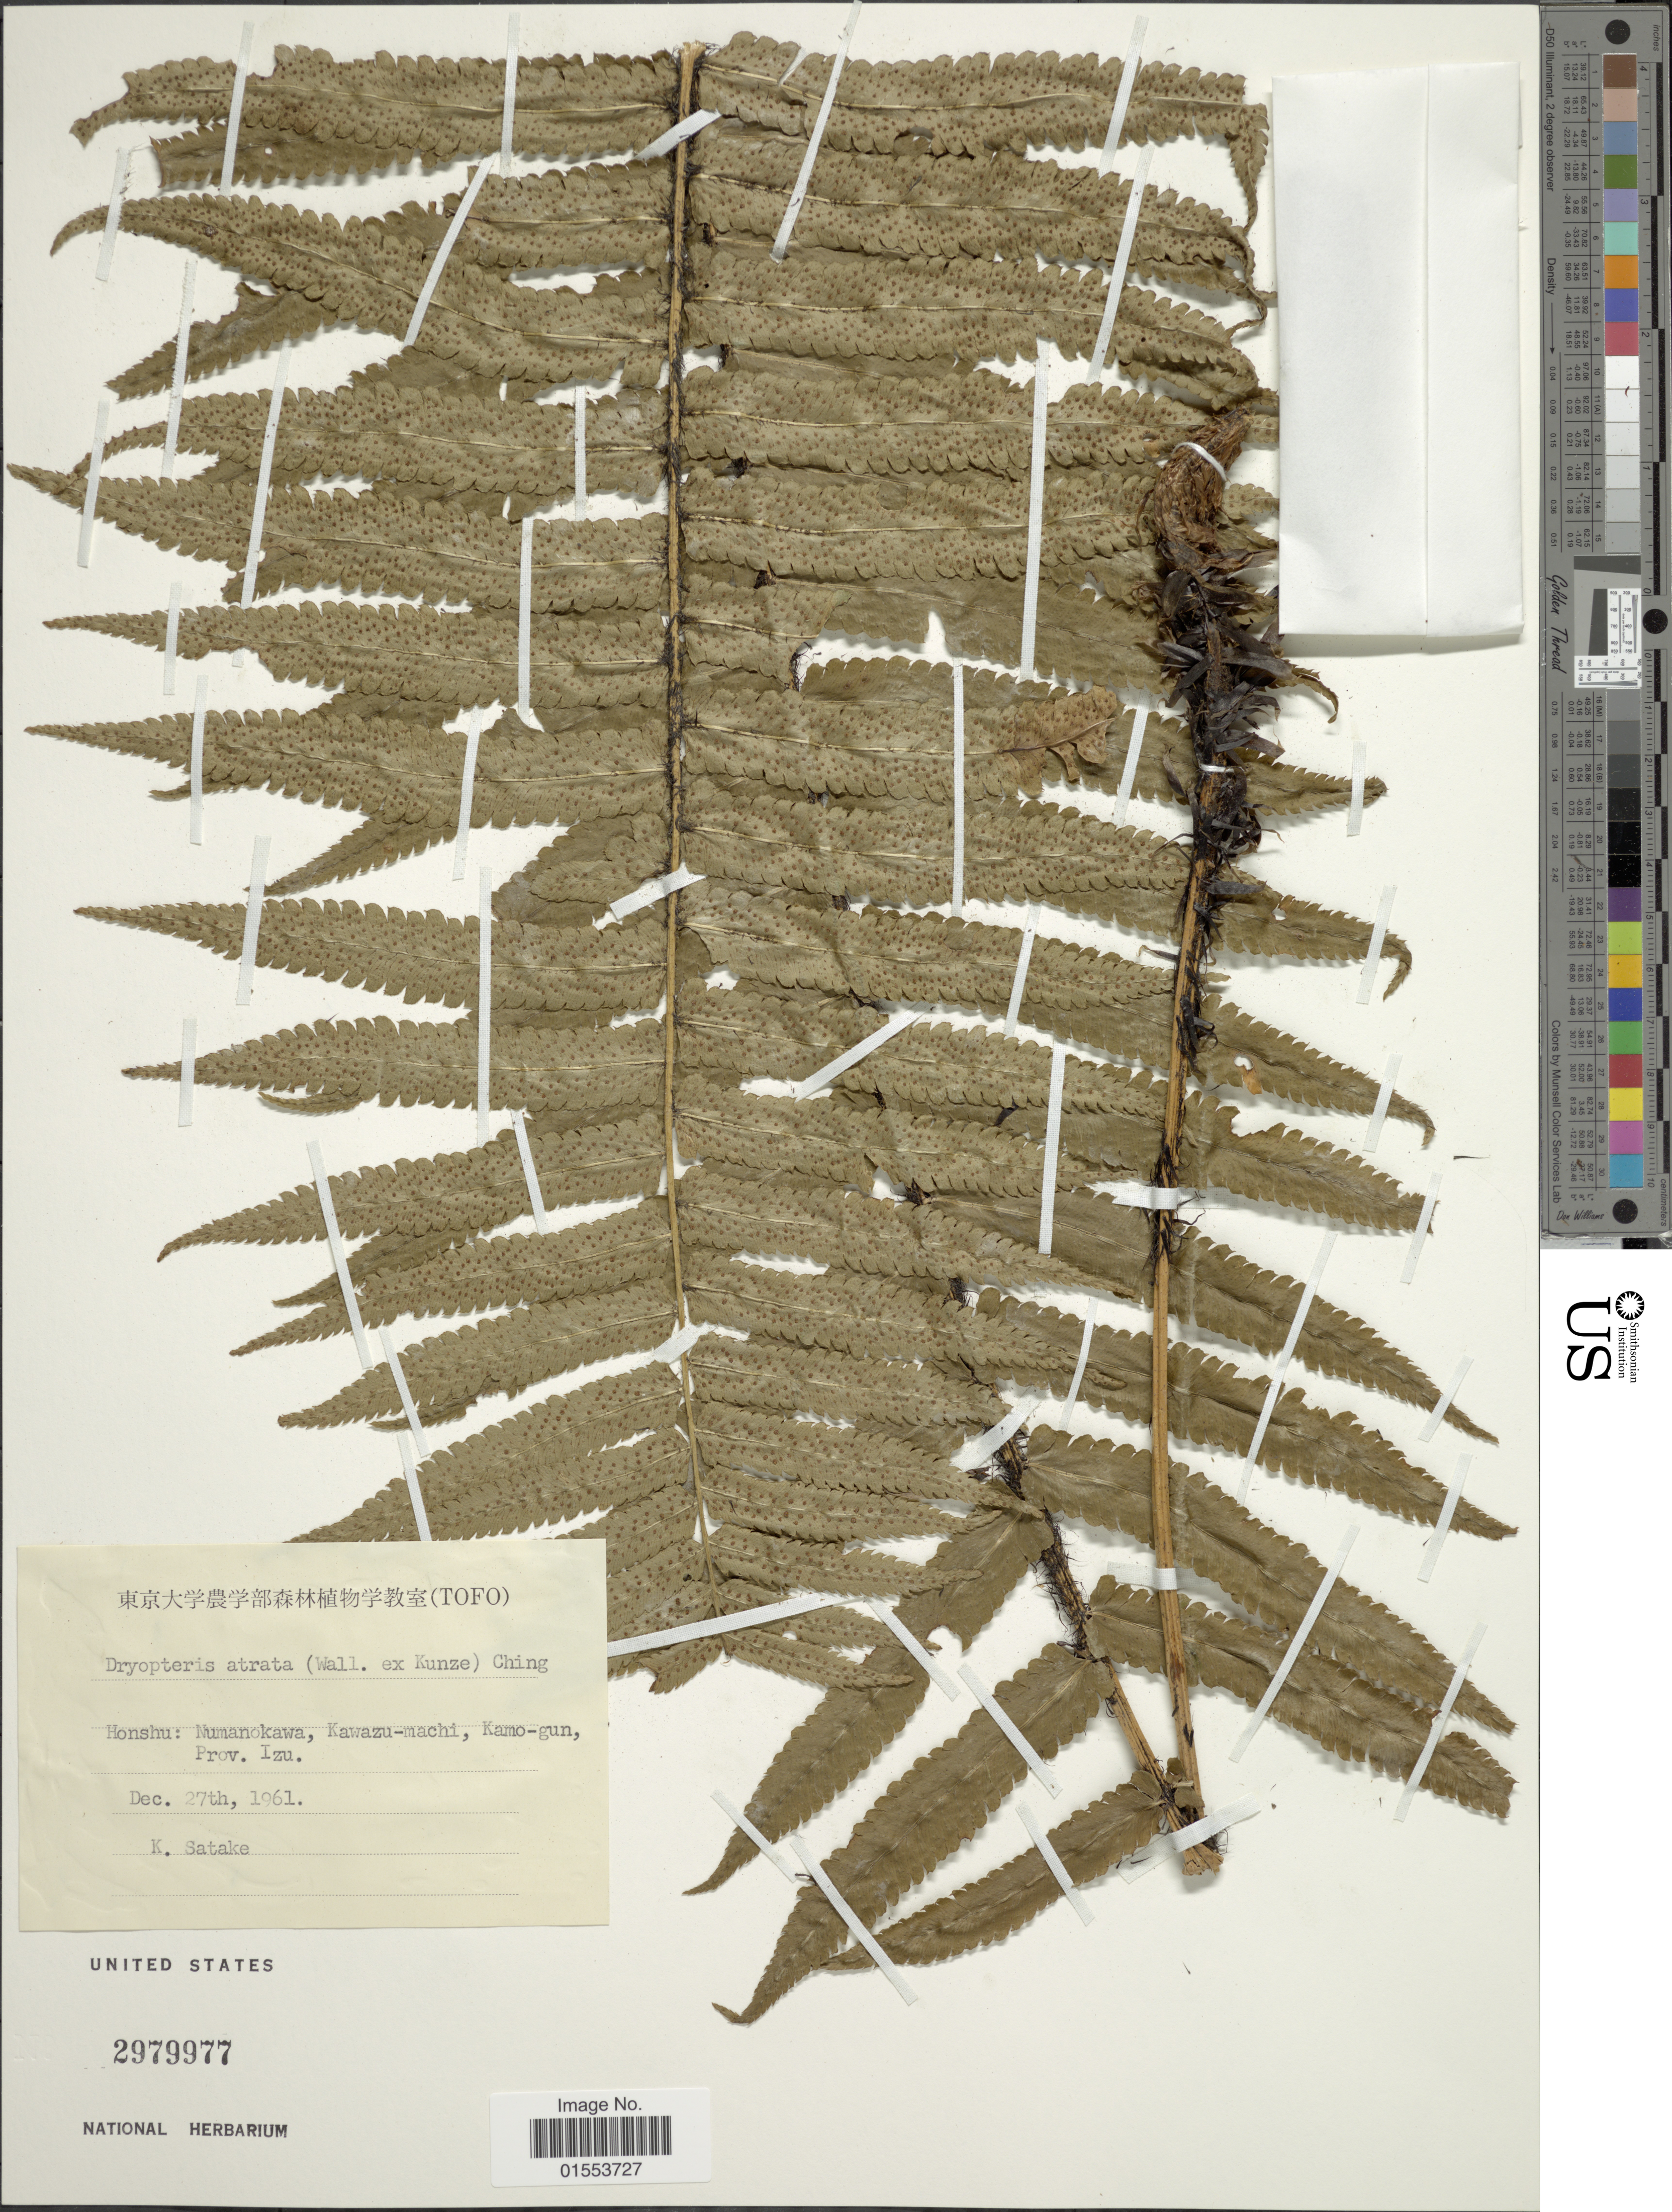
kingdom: Plantae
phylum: Tracheophyta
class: Polypodiopsida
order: Polypodiales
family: Dryopteridaceae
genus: Dryopteris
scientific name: Dryopteris atrata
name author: (Wall. ex Kunze) Ching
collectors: K. Satake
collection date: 1961-12-27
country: Japan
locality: Honshu: Numanokawa, Kawazu-machi, Kamo-gun, Prov. Izu.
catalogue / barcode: US 2979977